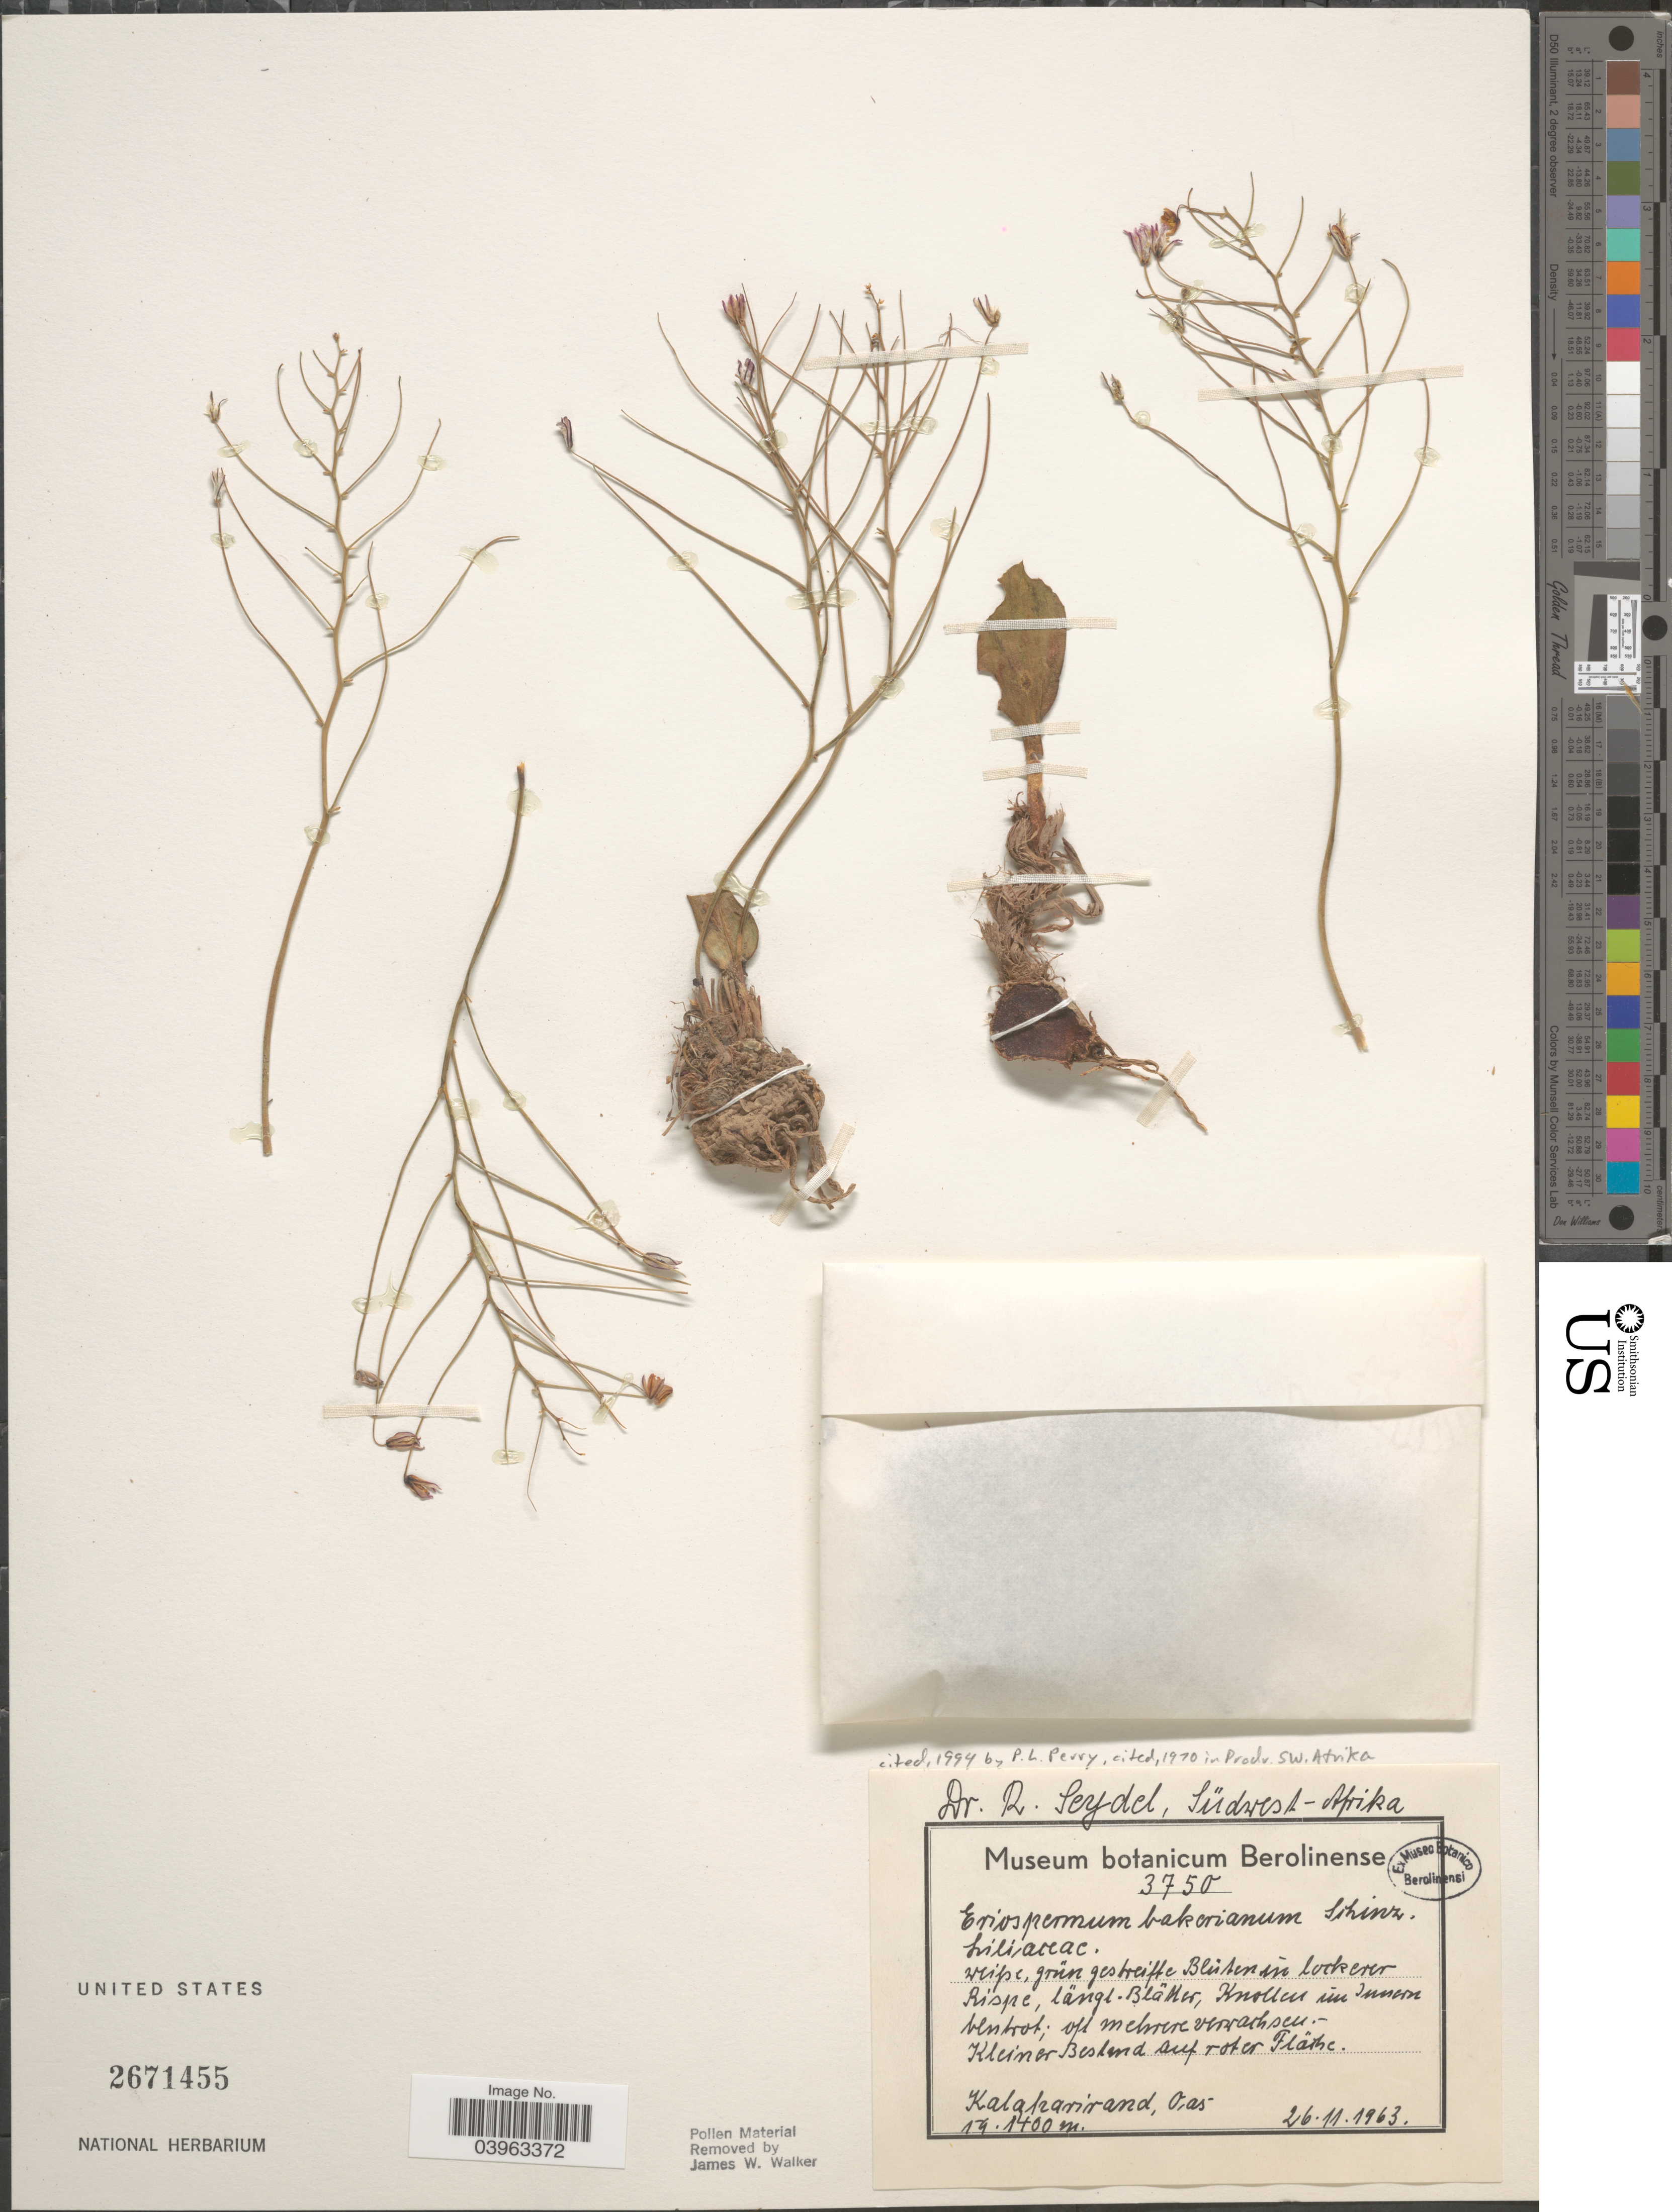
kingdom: Plantae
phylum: Tracheophyta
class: Liliopsida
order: Asparagales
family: Asparagaceae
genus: Eriospermum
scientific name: Eriospermum bakerianum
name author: Schinz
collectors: R. Seydel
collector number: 3750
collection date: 1963-11-26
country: Namibia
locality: Südwest-Afrika. Kalaharirand Oas.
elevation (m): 400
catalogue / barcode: US 2671455